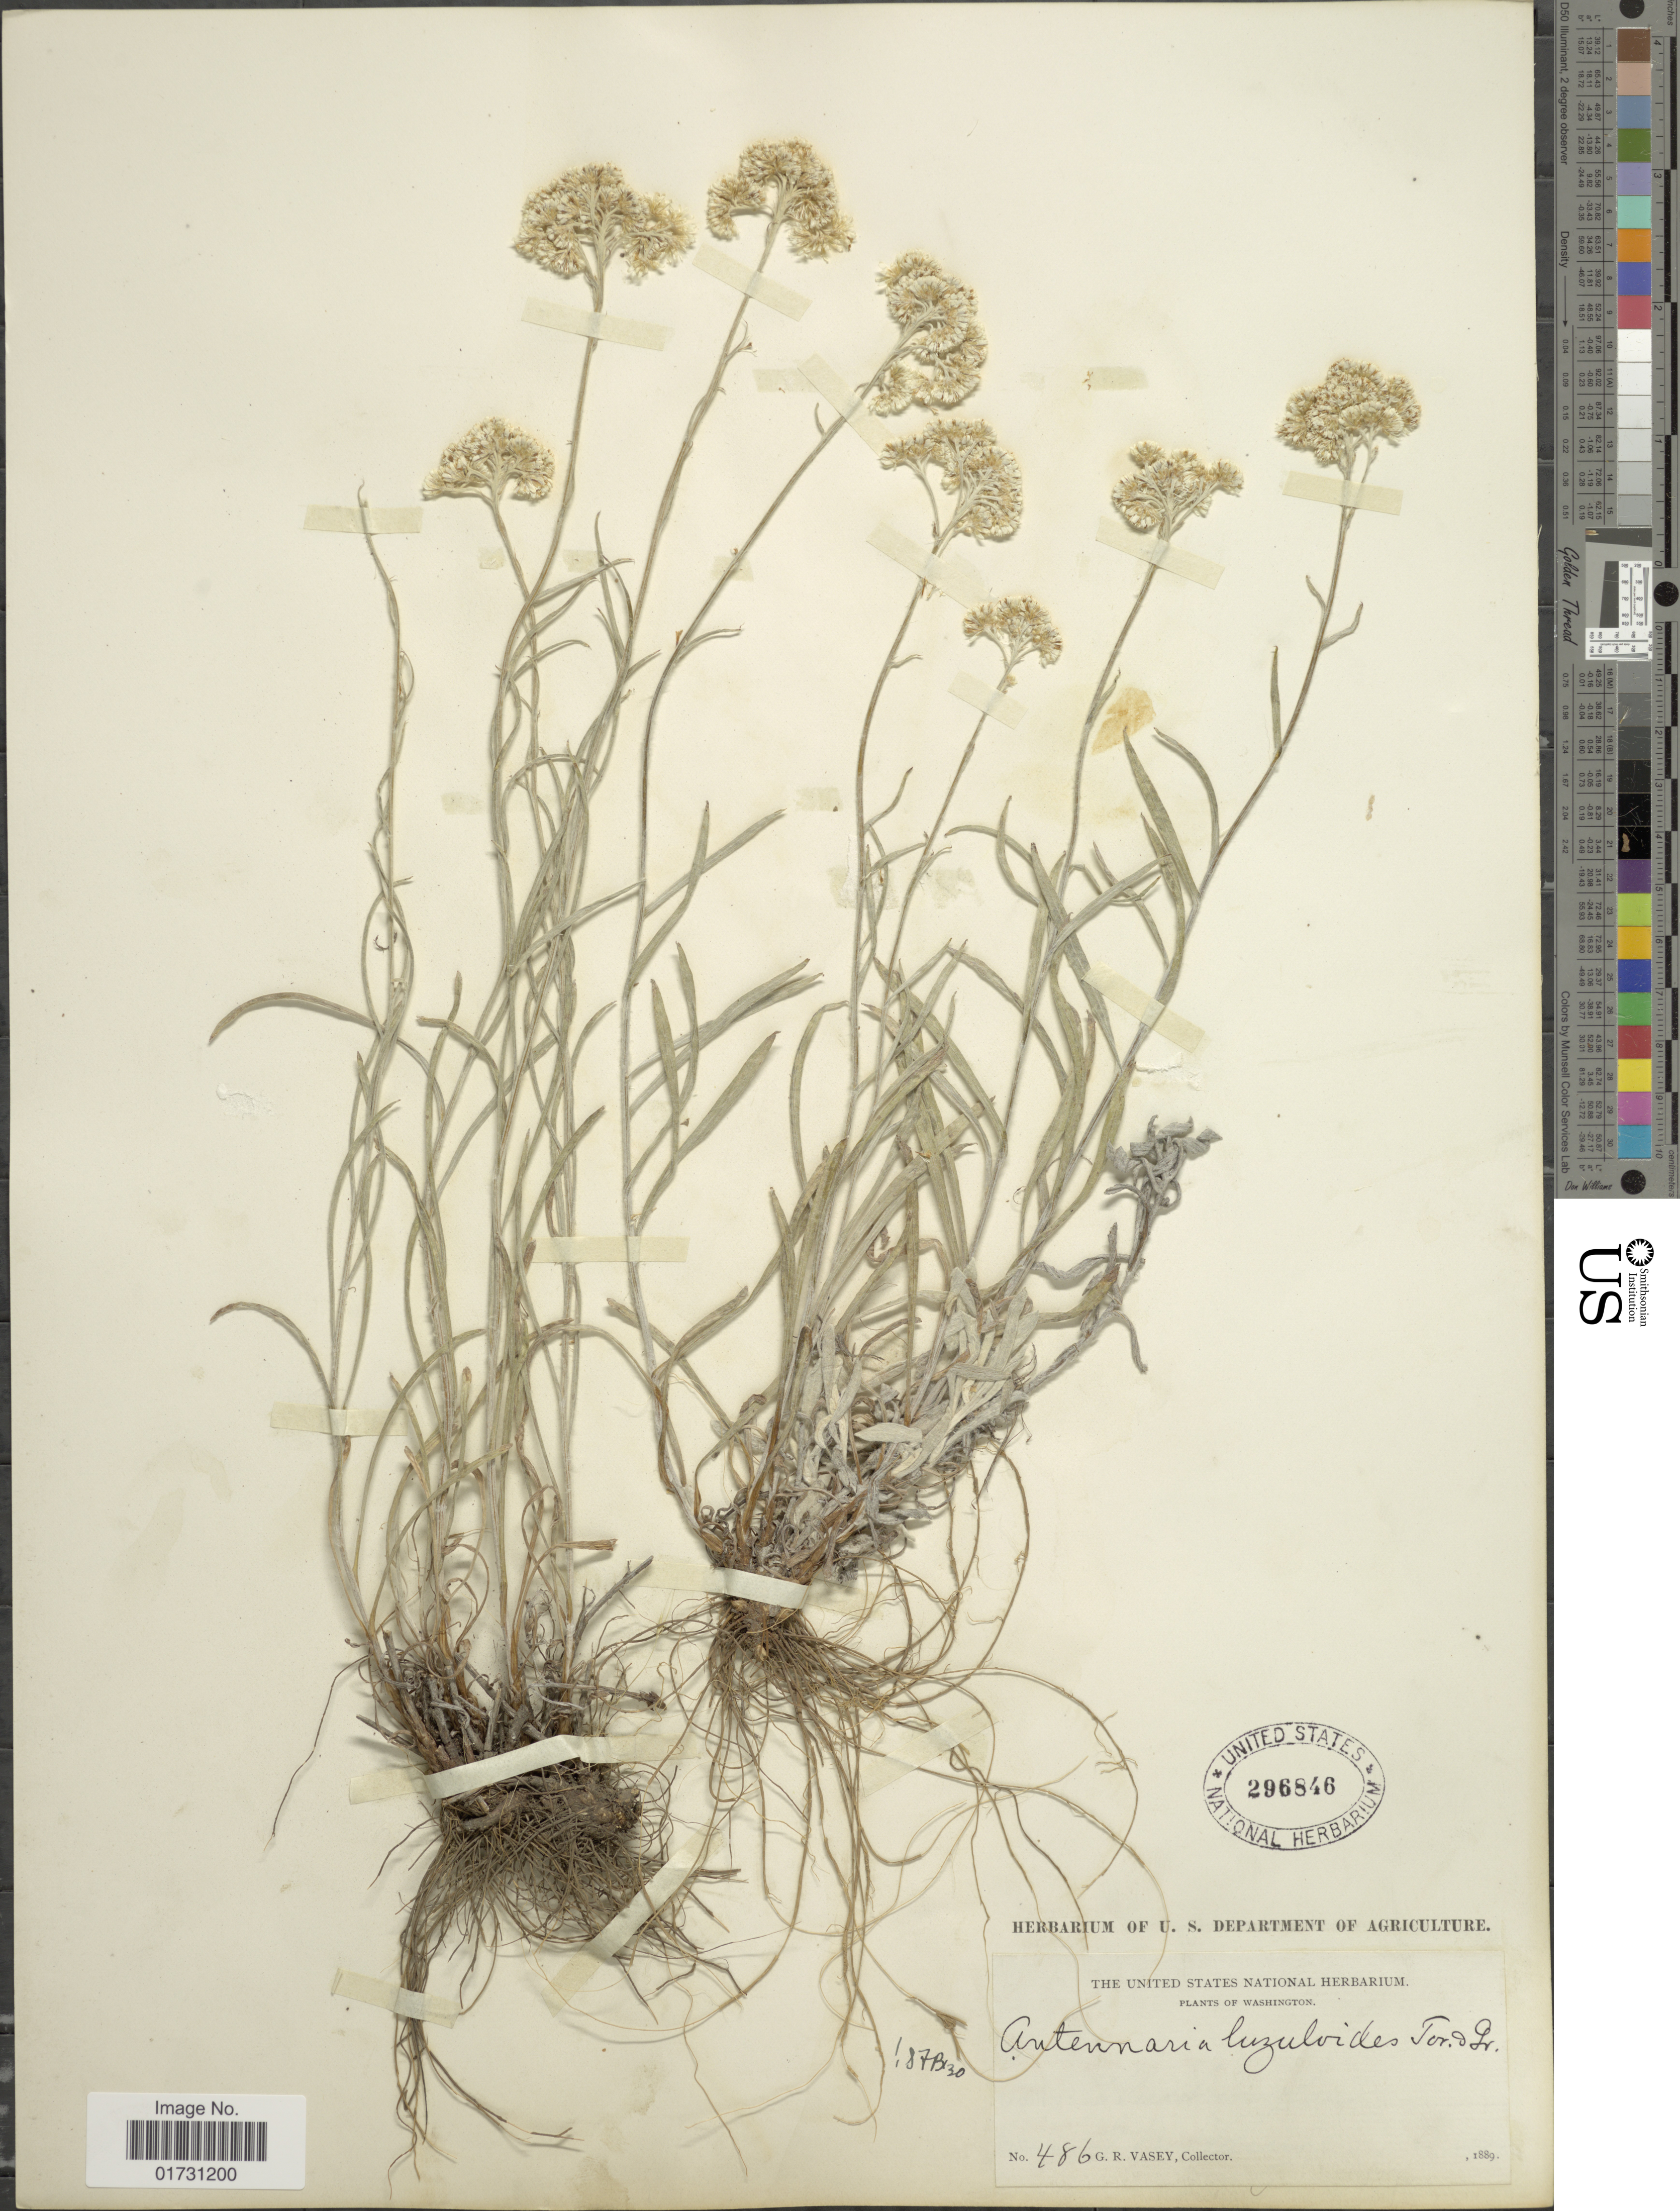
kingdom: Plantae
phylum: Tracheophyta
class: Magnoliopsida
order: Asterales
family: Asteraceae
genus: Antennaria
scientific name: Antennaria luzuloides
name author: Torr. & A. Gray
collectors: G. R. Vasey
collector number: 486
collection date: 1889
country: United States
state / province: Washington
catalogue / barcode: US 296846